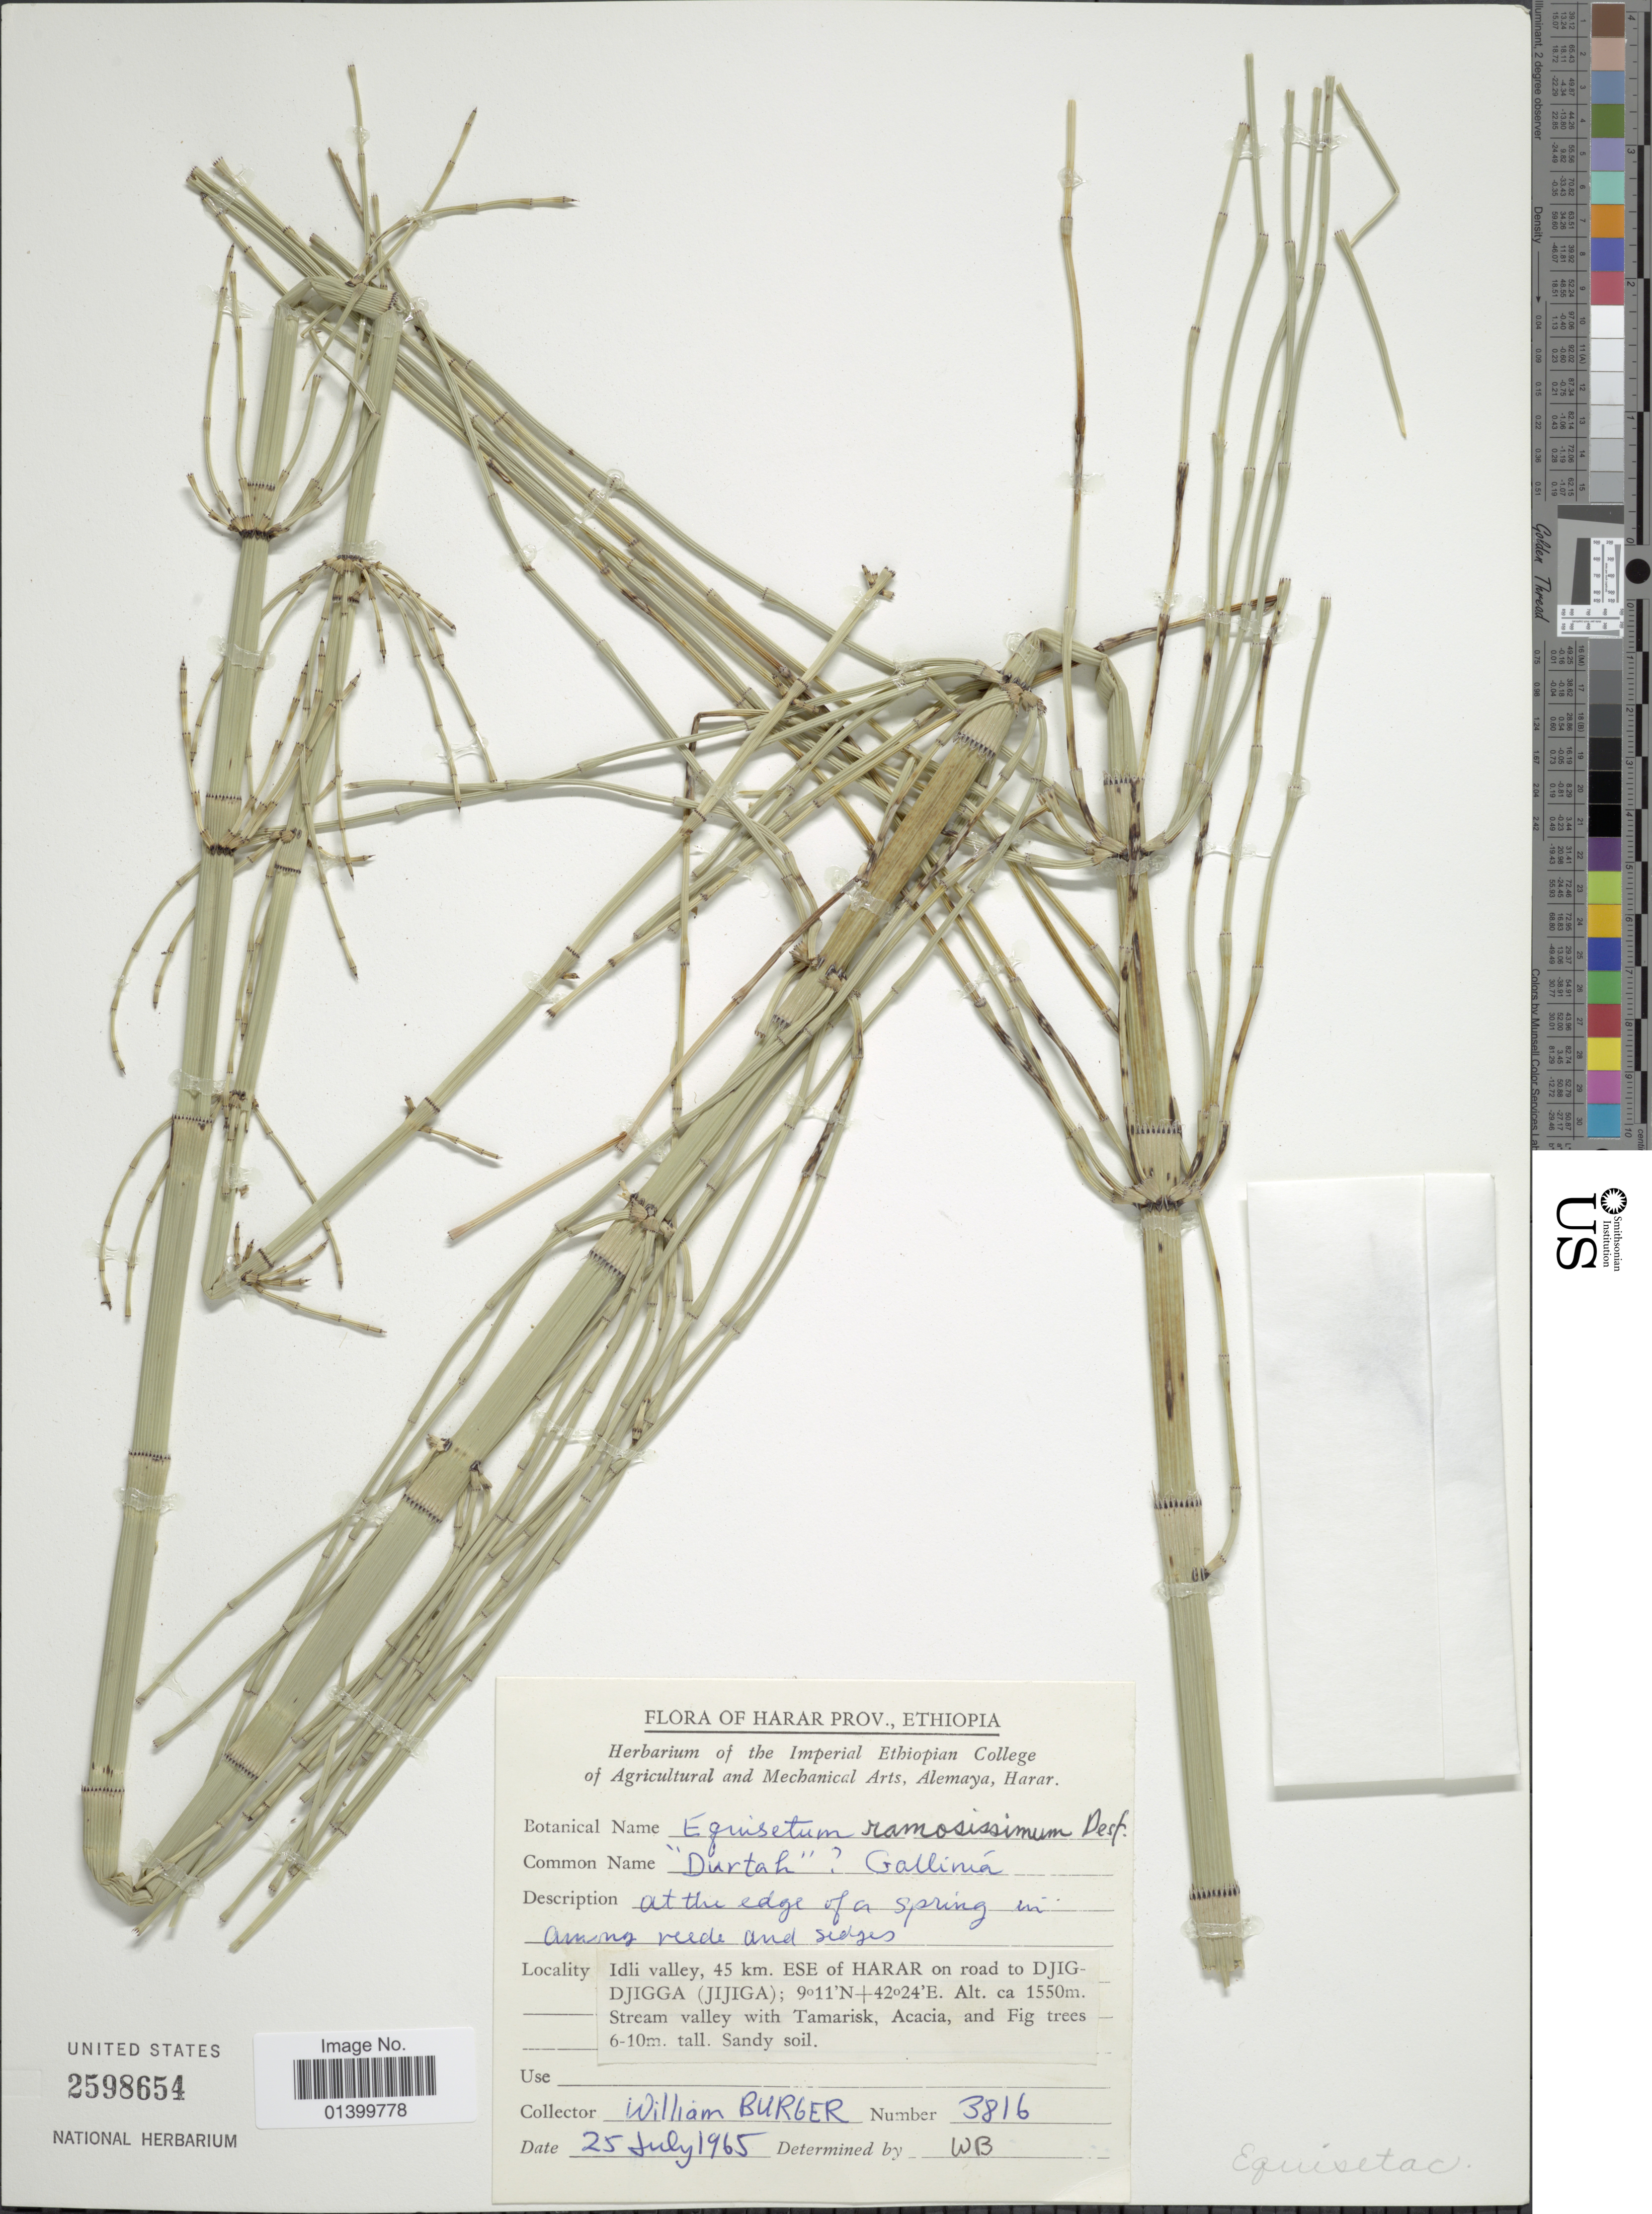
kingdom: Plantae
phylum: Tracheophyta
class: Polypodiopsida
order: Equisetales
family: Equisetaceae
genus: Equisetum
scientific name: Equisetum ramosissimum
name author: Desf.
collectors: W. Burger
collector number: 3816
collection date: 1965-07-25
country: Ethiopia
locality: Flora of Harar Prov. Idli valley, 45 km. ESE of Harar on road to Djigdjigga (Jijiga)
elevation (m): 1550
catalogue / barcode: US 2598654